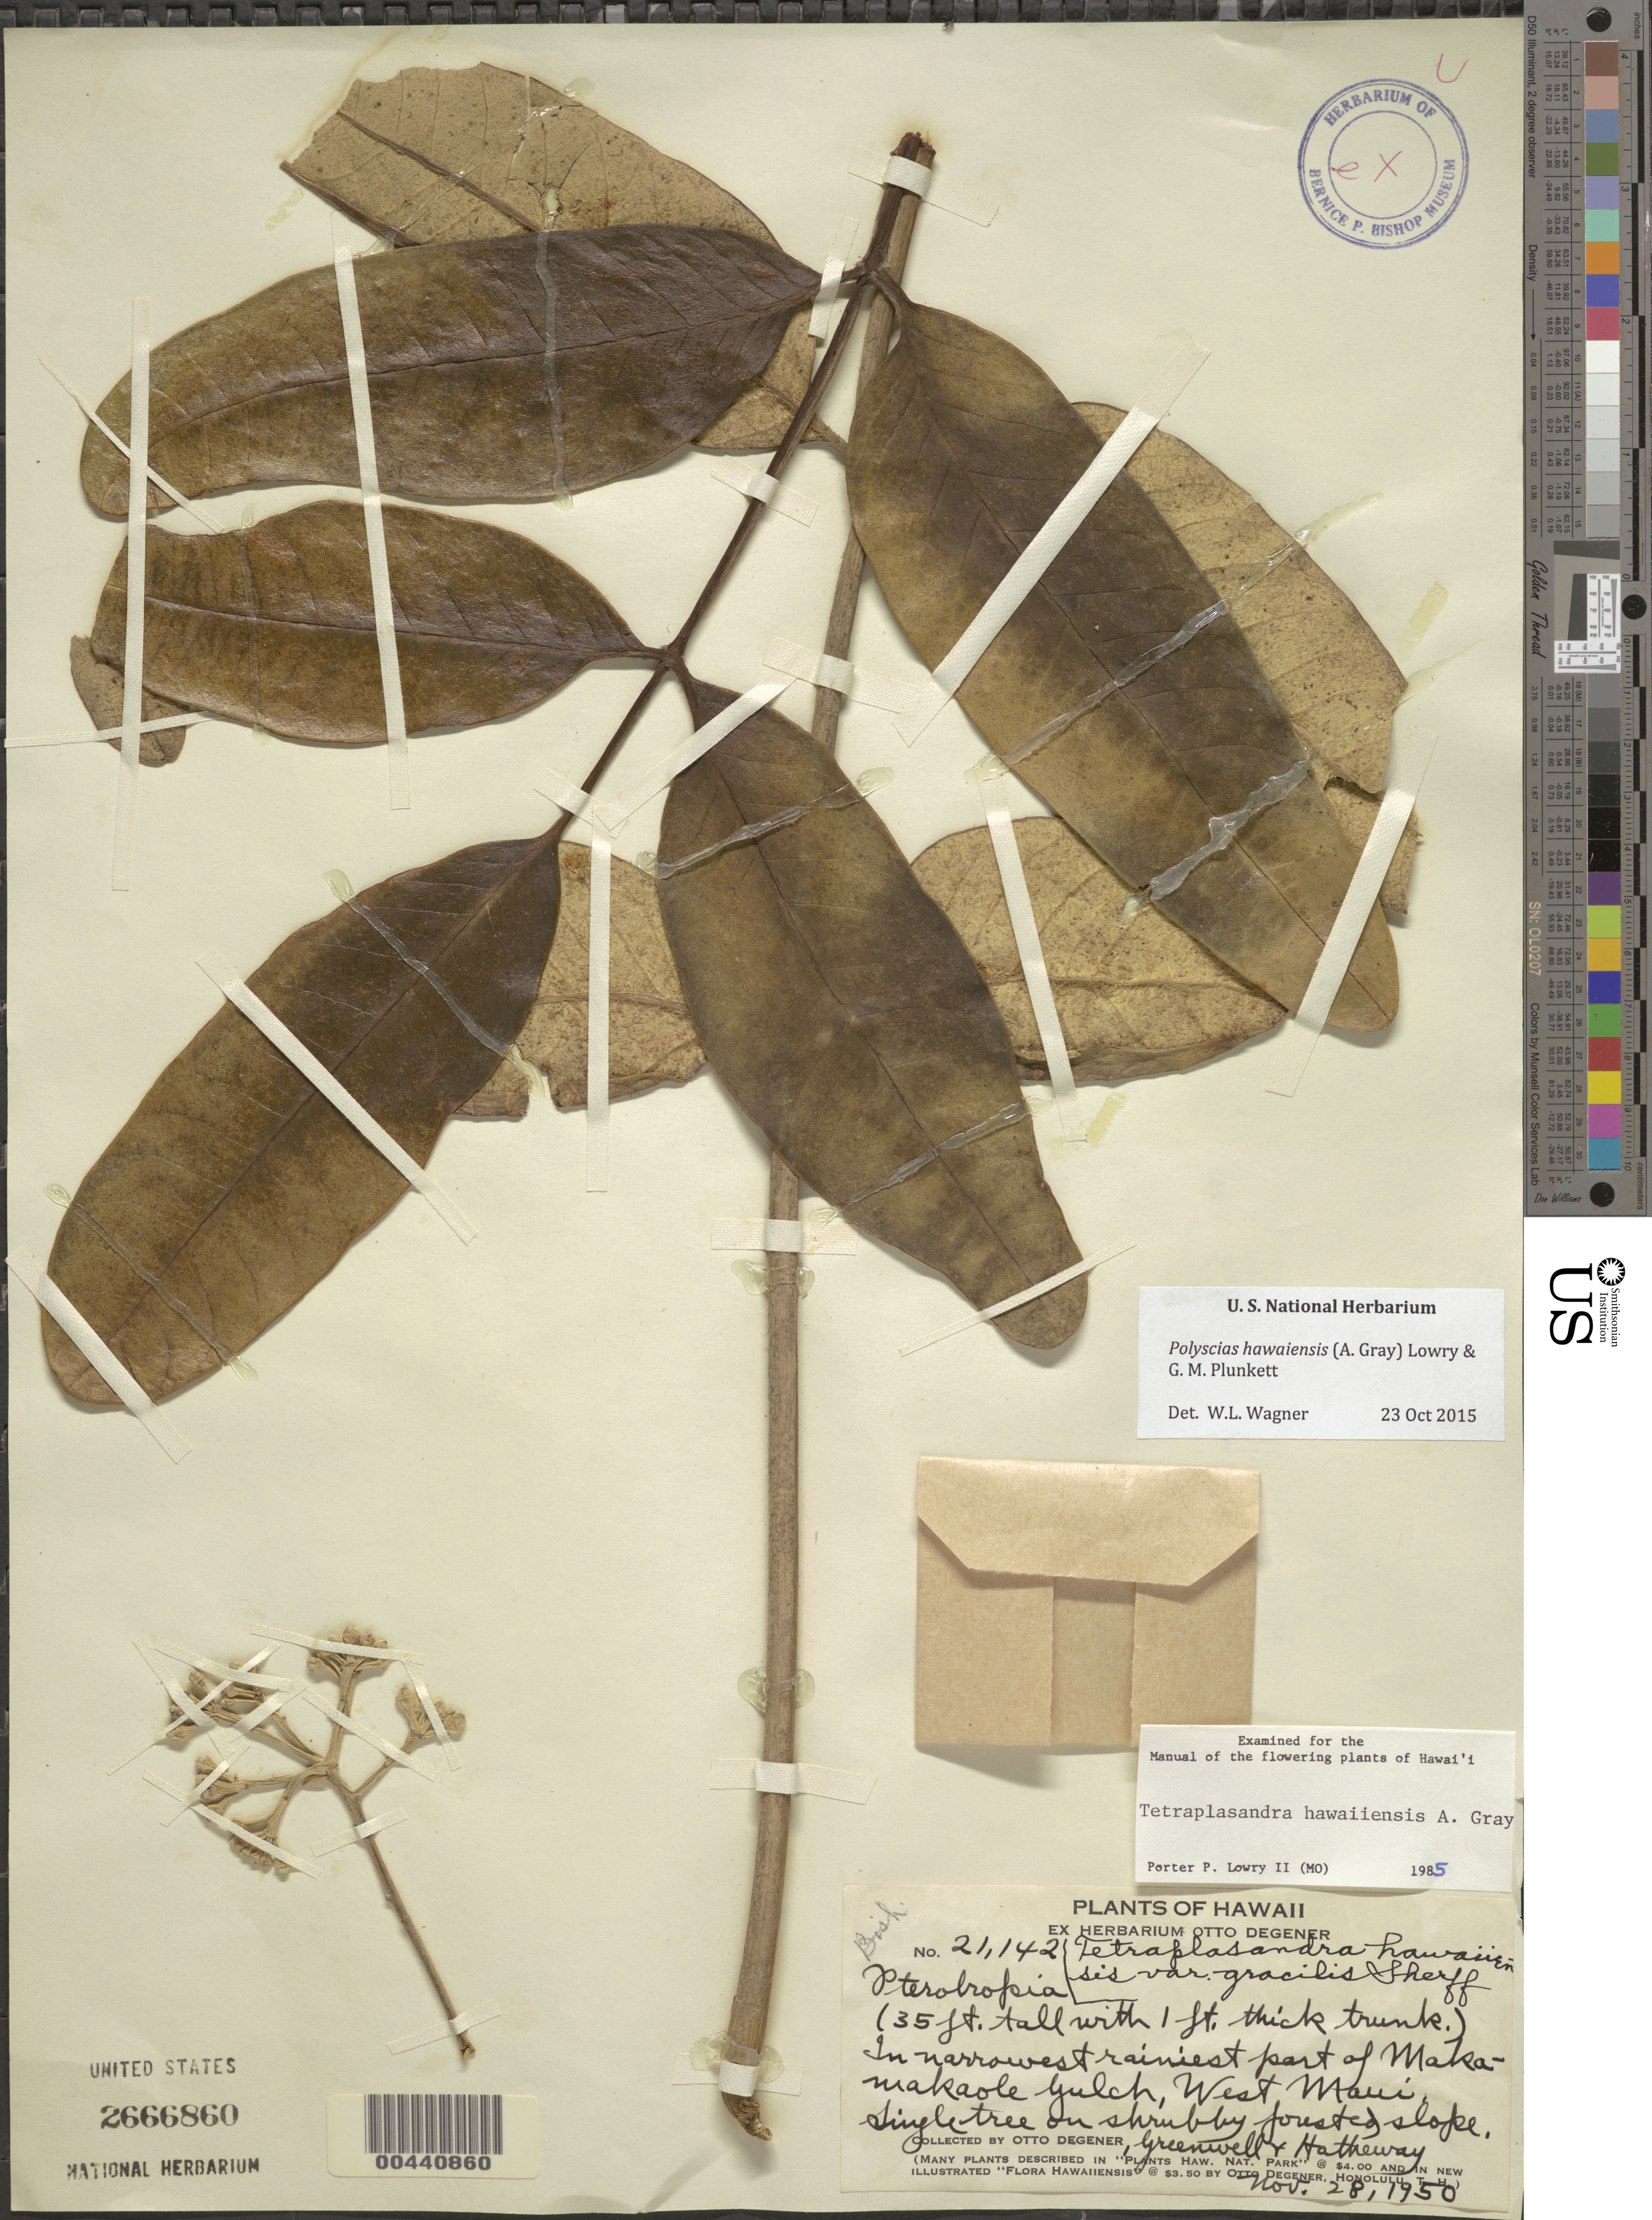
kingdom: Plantae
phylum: Tracheophyta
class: Magnoliopsida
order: Apiales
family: Araliaceae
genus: Polyscias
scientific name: Polyscias hawaiensis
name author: (A. Gray) Lowry & G. M. Plunkett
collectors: O. Degener & H. Greenwell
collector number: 21142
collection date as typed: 28 Nov 1950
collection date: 1950-11-28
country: United States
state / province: Hawaii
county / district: Maui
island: Maui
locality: Narrowest part of Makamakaole Gulch, W Maui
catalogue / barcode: US 2666860